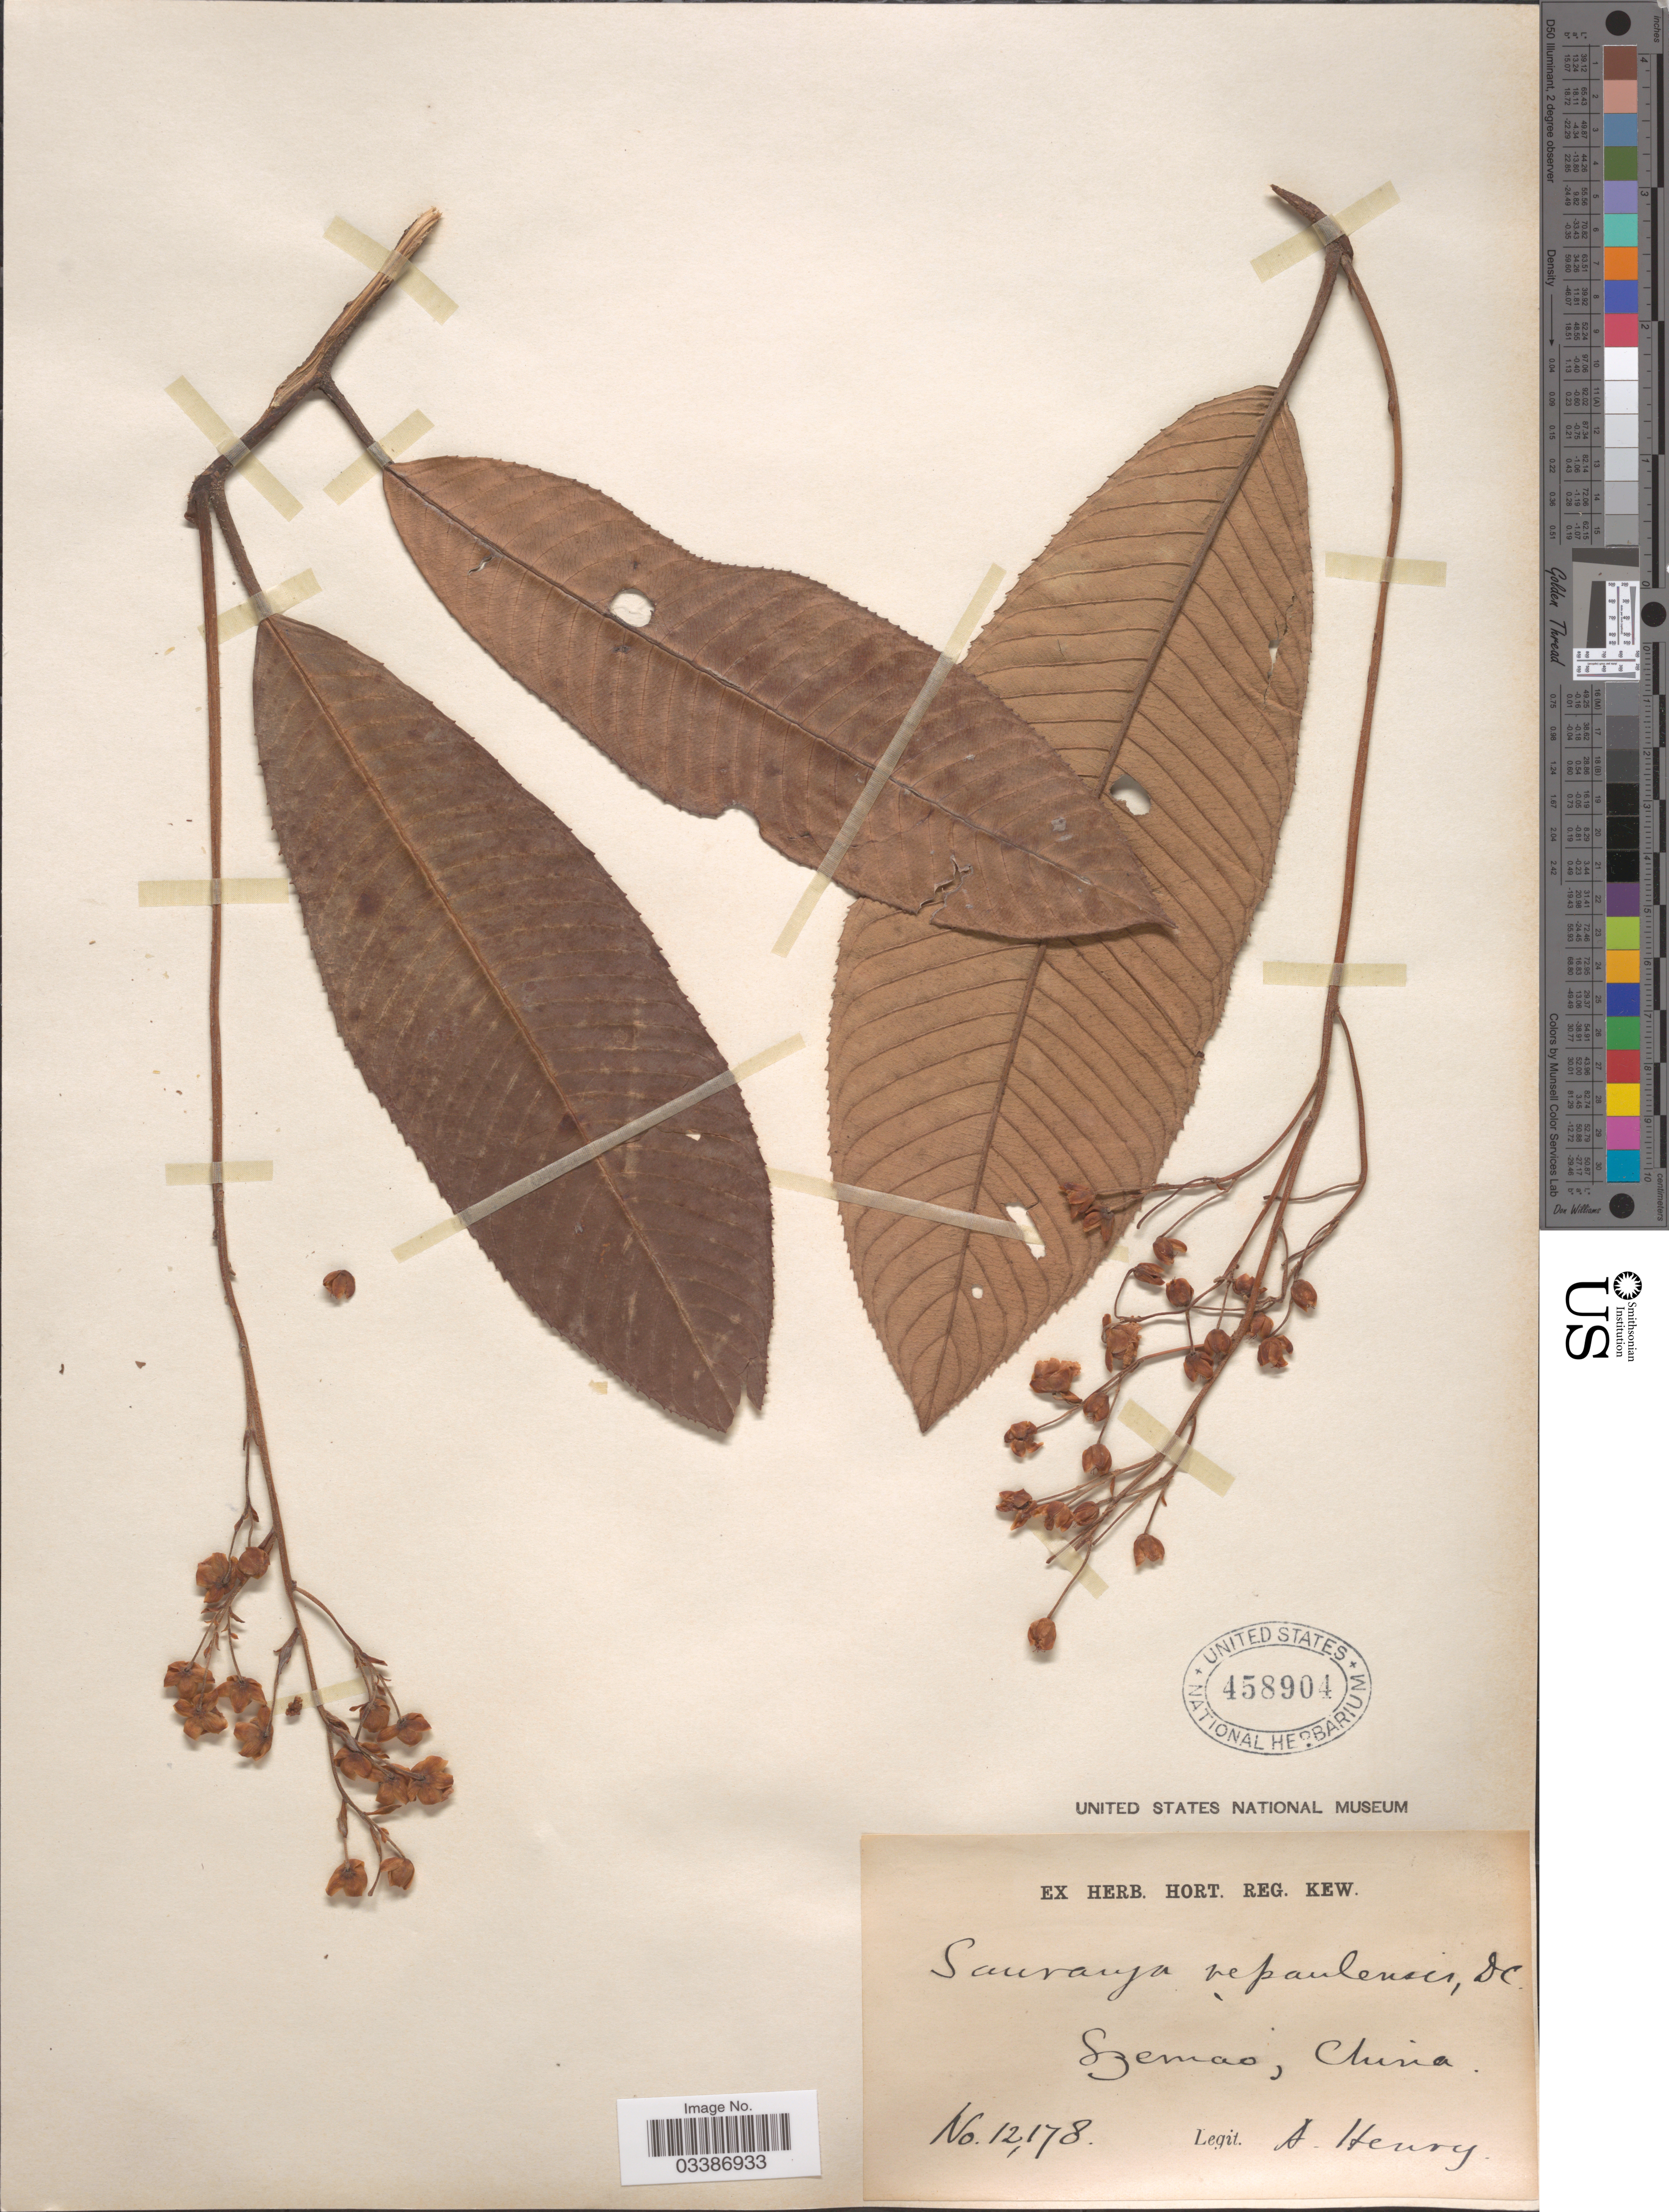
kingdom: Plantae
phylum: Tracheophyta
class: Magnoliopsida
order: Ericales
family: Actinidiaceae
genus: Saurauia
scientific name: Saurauia napaulensis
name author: DC.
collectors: A. Henry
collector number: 12178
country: China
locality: Szemao.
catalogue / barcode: US 458904